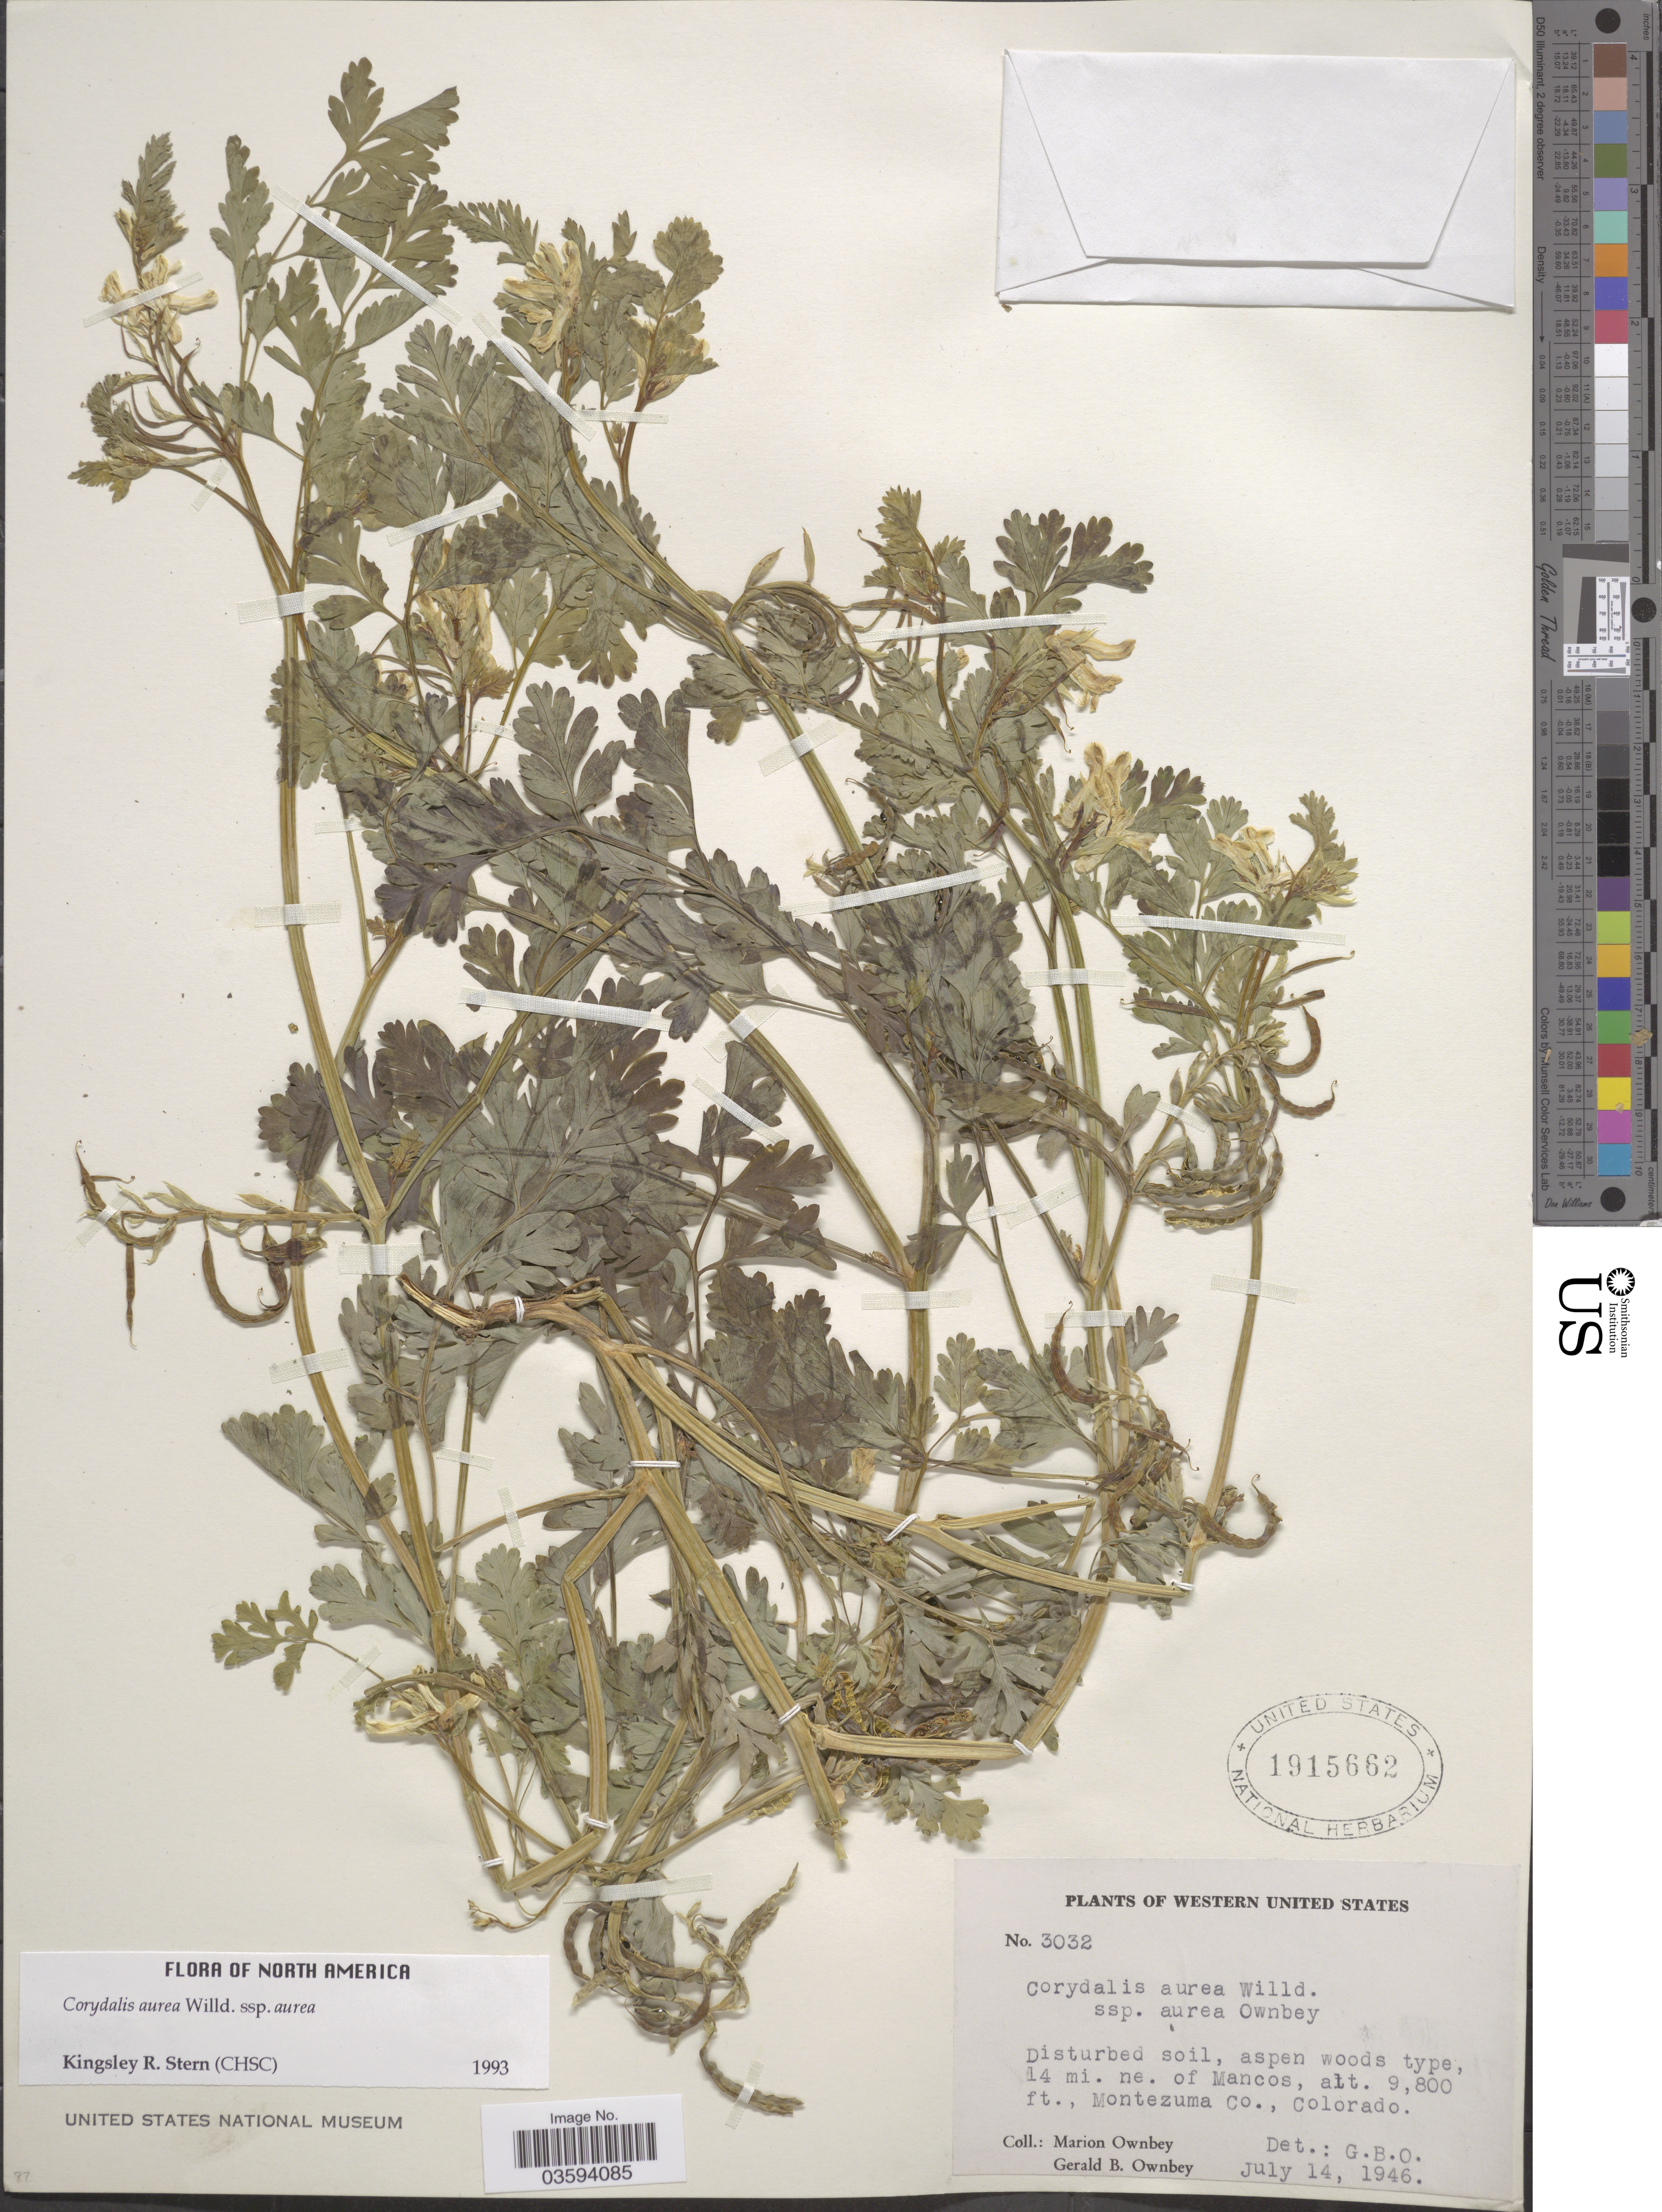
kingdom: Plantae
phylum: Tracheophyta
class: Magnoliopsida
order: Ranunculales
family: Papaveraceae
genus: Corydalis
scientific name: Corydalis aurea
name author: Willd.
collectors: M. Ownbey & G. B. Ownbey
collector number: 3032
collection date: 1946-07-14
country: United States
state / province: Colorado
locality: Western United States. Disturbed soil, aspen woods type, 14 mi. ne. of Mancos, Montezuma Co.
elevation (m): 2987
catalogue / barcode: US 1915662